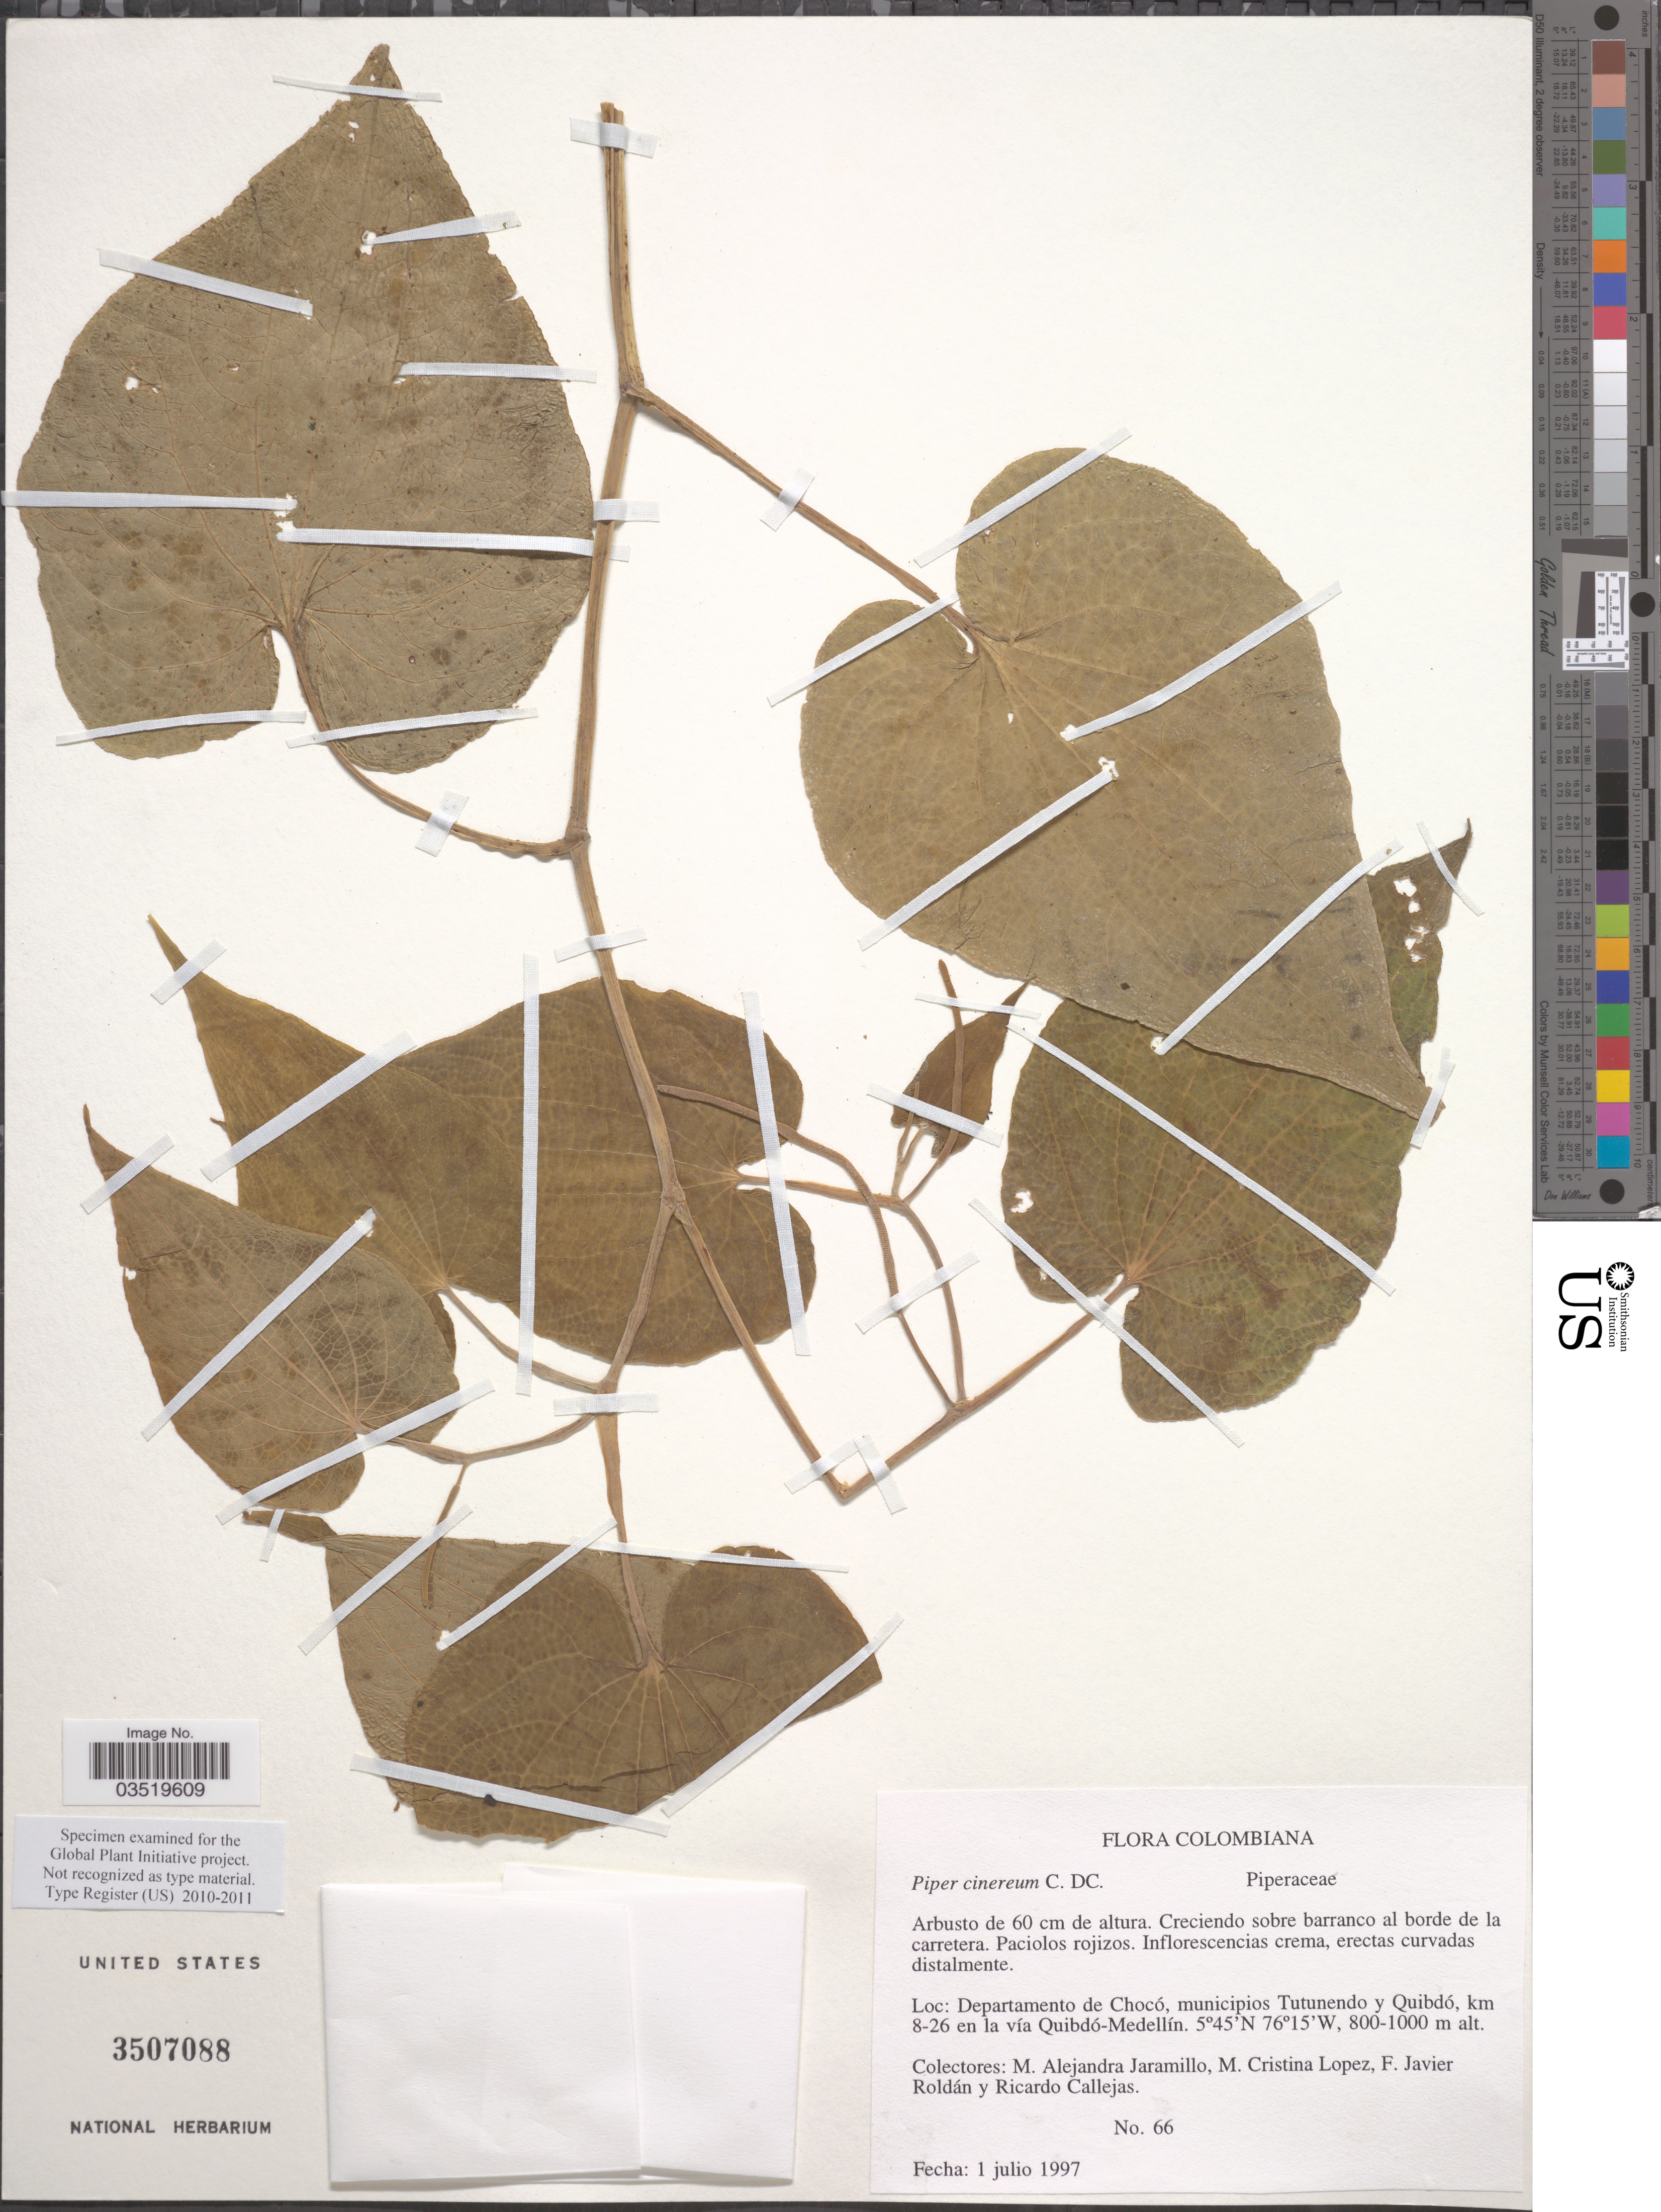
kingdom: Plantae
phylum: Tracheophyta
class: Magnoliopsida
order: Piperales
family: Piperaceae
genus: Piper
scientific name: Piper cinereum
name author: C. DC.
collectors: M. A. Jaramillo, M. Lopez, F. J. Roldán & R. Callejas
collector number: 66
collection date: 1997-07-01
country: Colombia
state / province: Chocó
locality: Departamento de Chocó, municipios Tutunendo y Quibdó, km 8-26 en la vía Quibdó-Medellín.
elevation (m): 800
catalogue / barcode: US 3507088